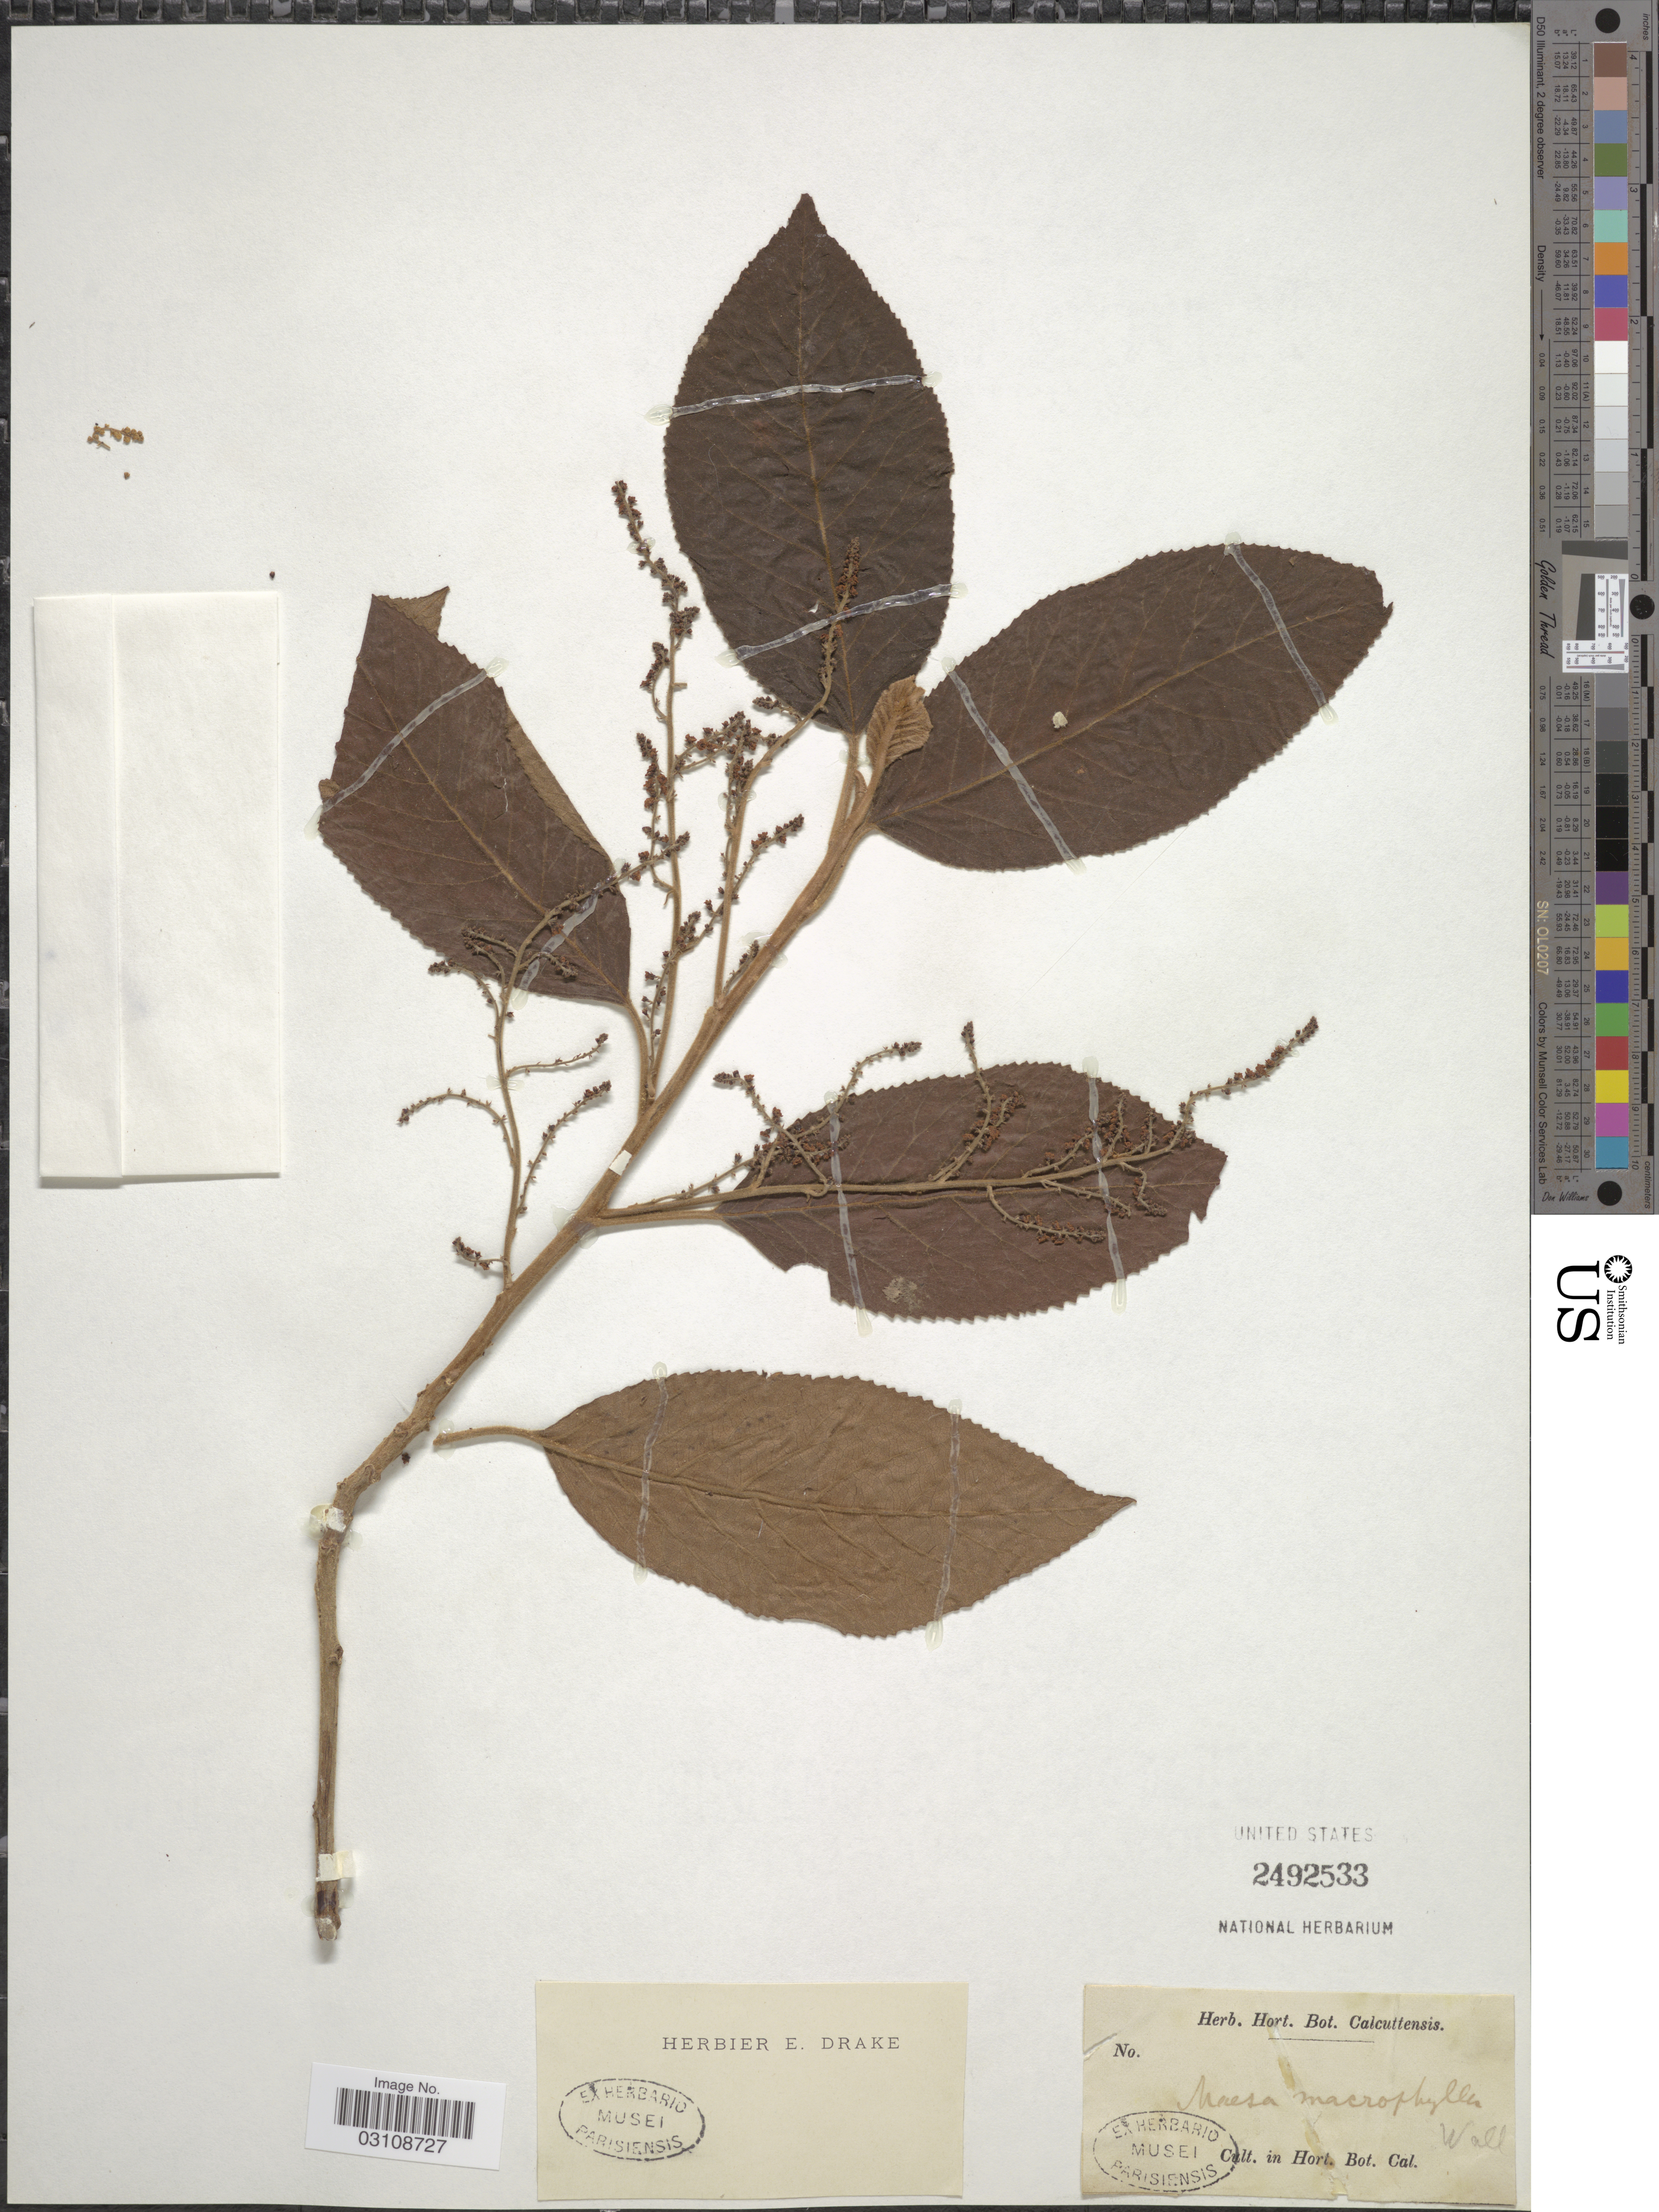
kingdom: Plantae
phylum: Tracheophyta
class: Magnoliopsida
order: Ericales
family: Primulaceae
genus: Maesa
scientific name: Maesa macrophylla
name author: Wall.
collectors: ex herb. horti Calcuttensis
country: India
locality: Cult. in Hort. Bot. Cal.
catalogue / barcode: US 2492533